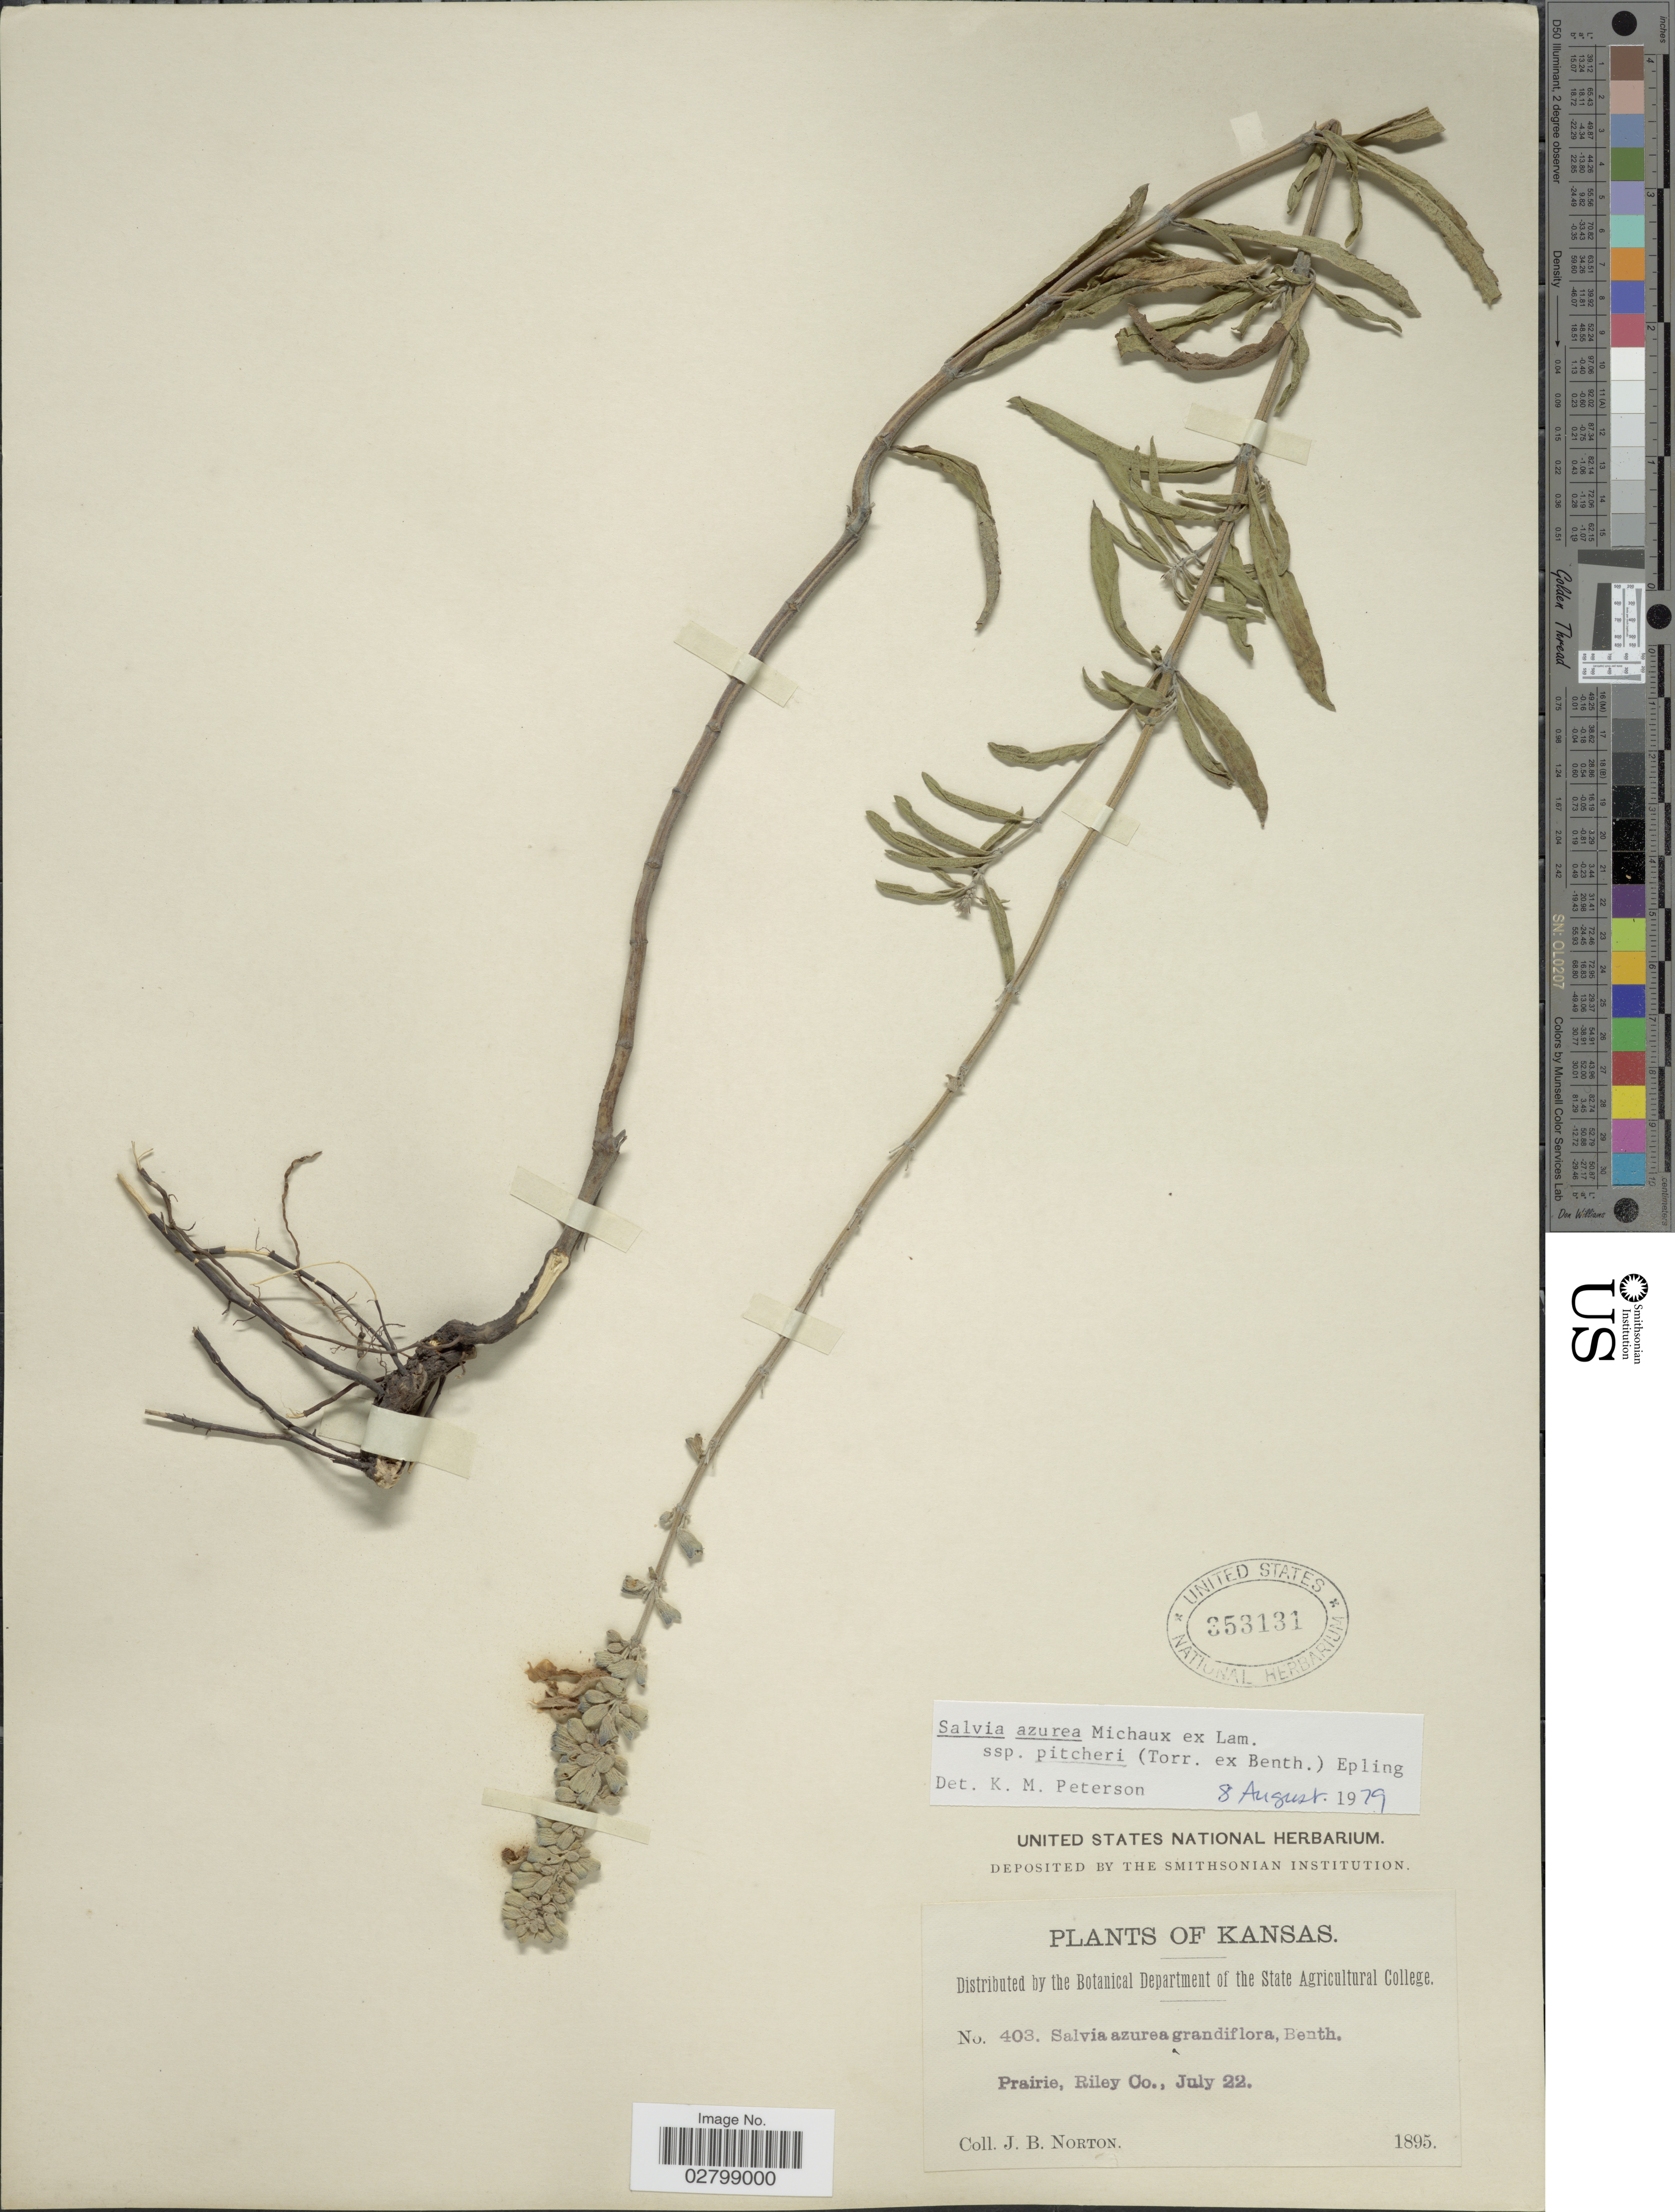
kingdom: Plantae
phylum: Tracheophyta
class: Magnoliopsida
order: Lamiales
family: Lamiaceae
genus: Salvia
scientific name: Salvia azurea subsp. pitcheri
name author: Michx. ex Lam.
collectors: J. B. Norton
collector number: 403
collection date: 1895-07-22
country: United States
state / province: Kansas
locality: Prairie, Riley Co.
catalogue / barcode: US 353131